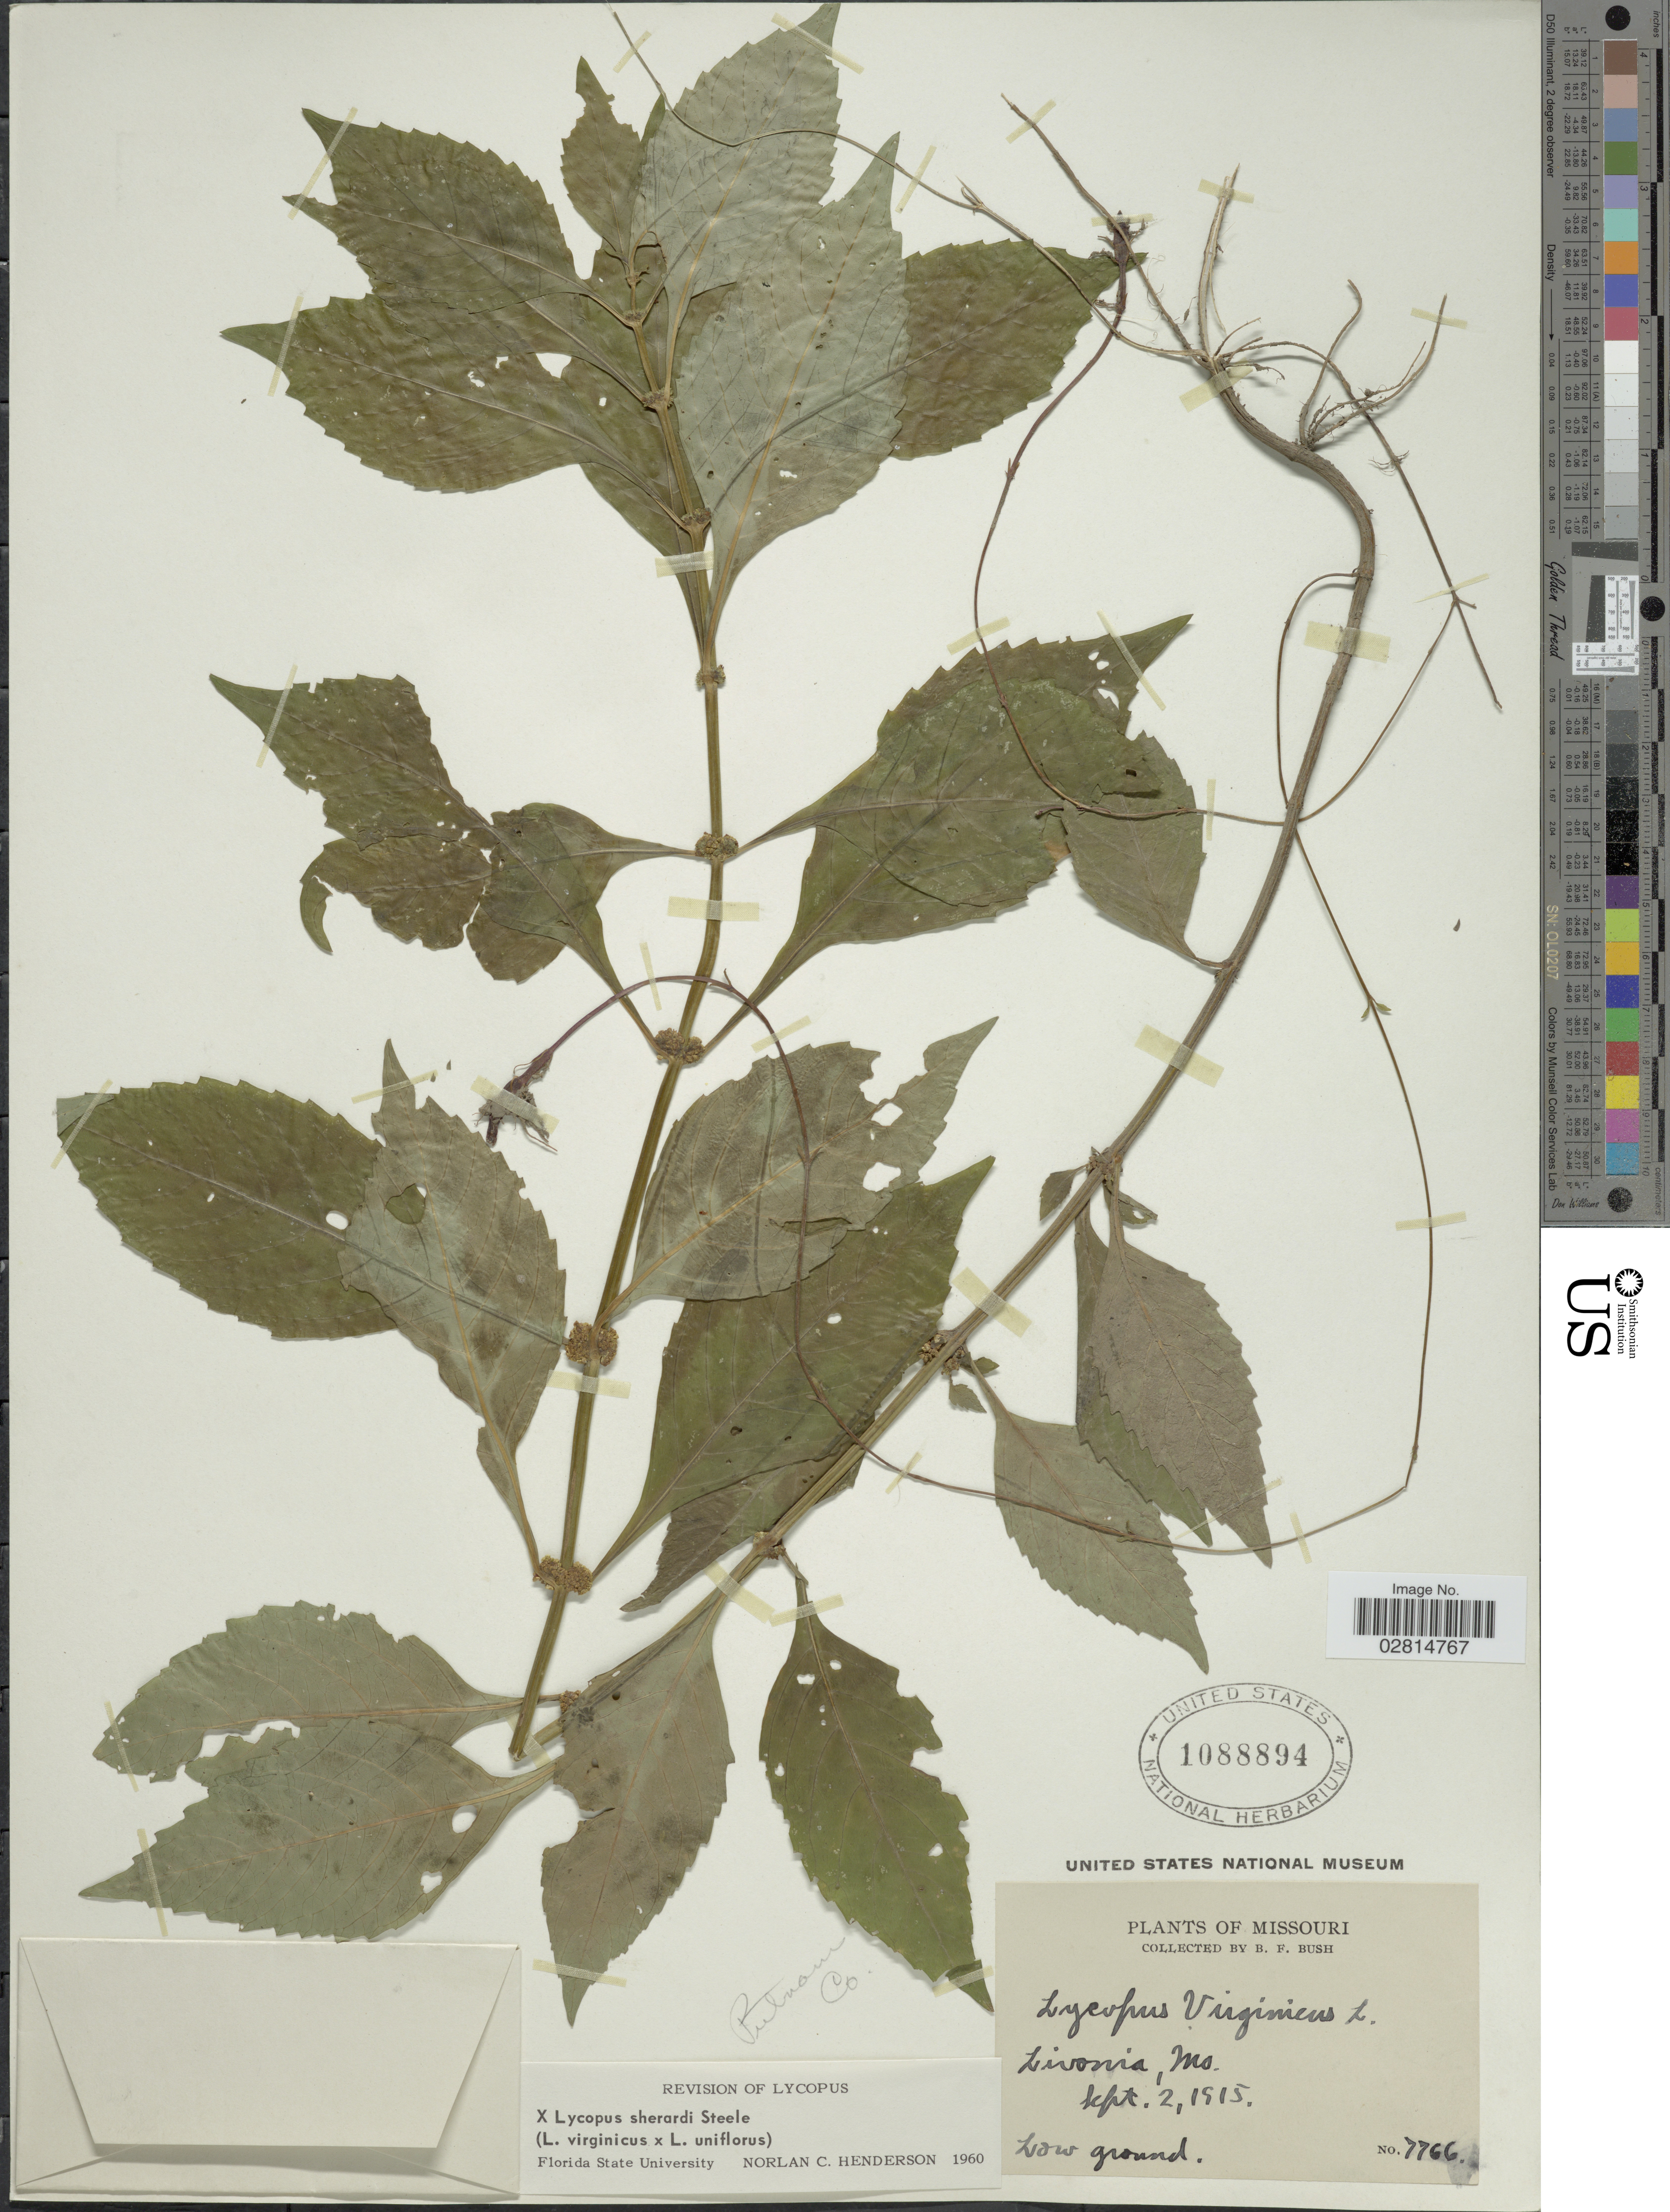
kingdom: Plantae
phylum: Tracheophyta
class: Magnoliopsida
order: Lamiales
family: Lamiaceae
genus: Lycopus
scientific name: Lycopus x sherardii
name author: E.S. Steele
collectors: B. F. Bush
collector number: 7766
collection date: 1915-09-02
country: United States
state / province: Missouri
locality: Livonia. Putnam Co.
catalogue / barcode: US 1088894